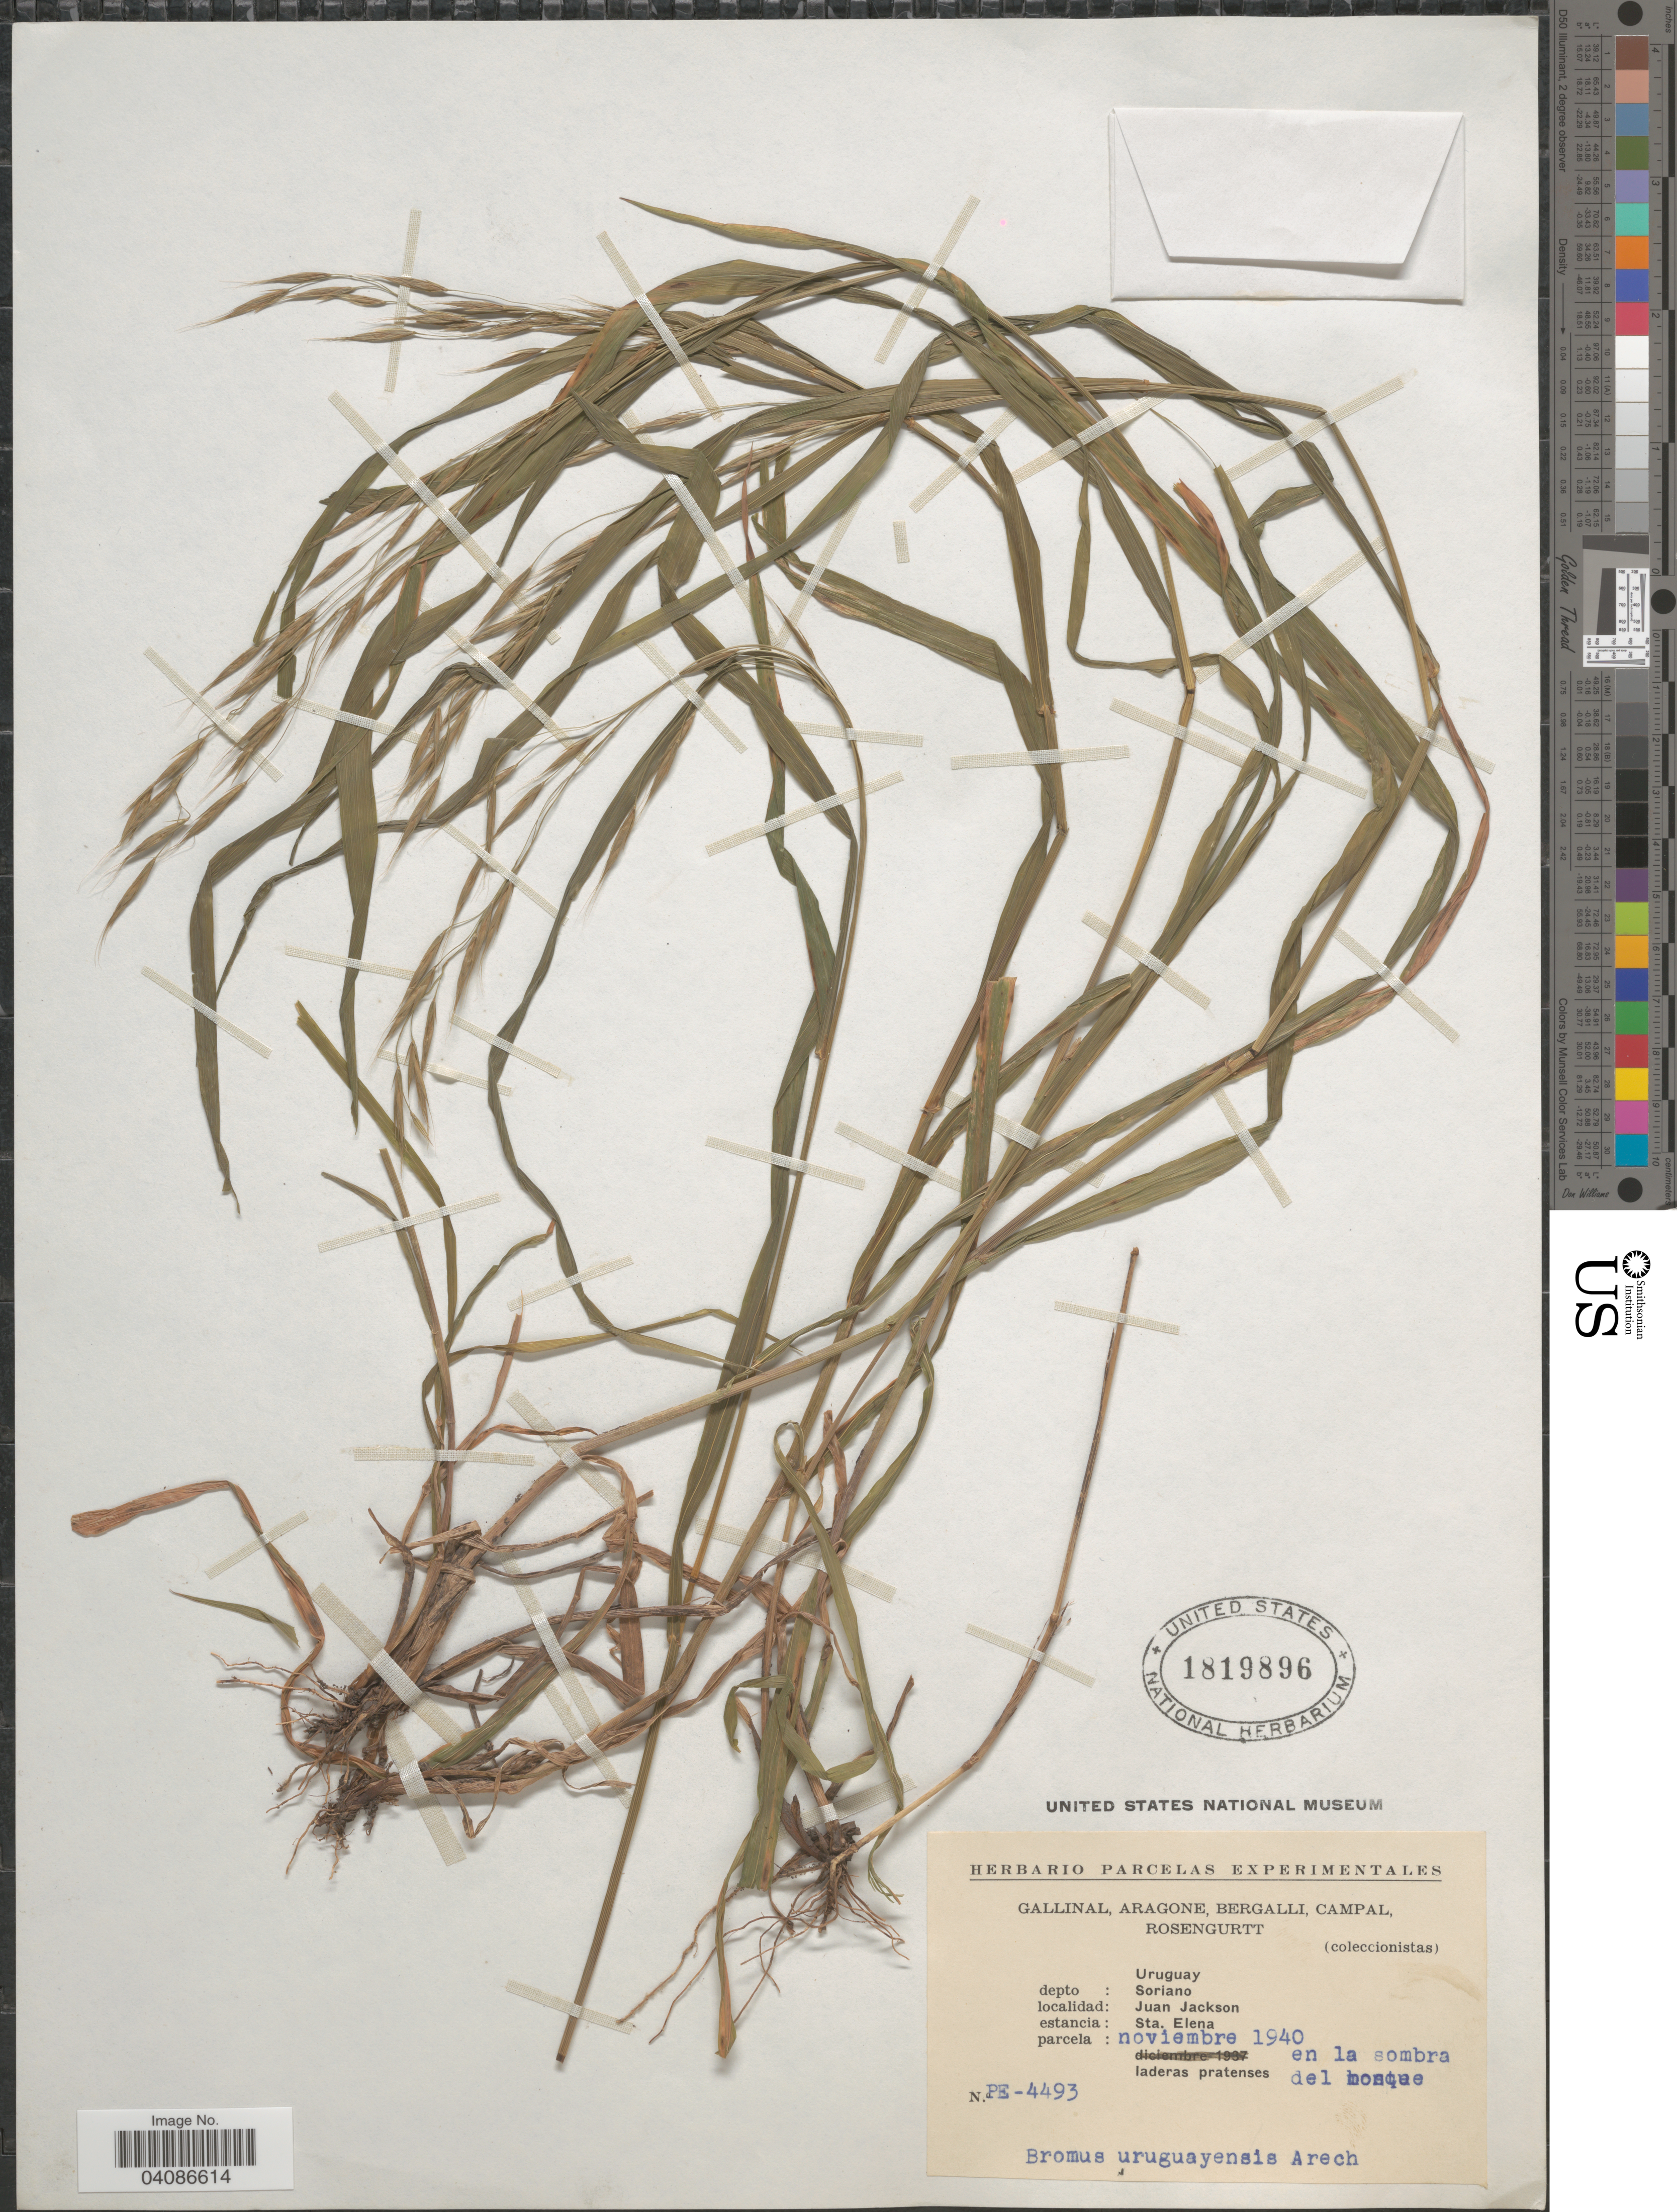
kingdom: Plantae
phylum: Tracheophyta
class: Liliopsida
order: Poales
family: Poaceae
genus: Bromus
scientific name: Bromus brachyanthera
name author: Döll in Mart.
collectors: -. Gallinal, -- Aragone, -- Bergalli, -- Campal & Rosengurtt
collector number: PE-4493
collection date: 1940-11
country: Uruguay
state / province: Soriano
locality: Depto: Soriano. Juan Jackson. Estancia: Sta. Elena. En la sombra del mosque.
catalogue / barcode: US 1819896